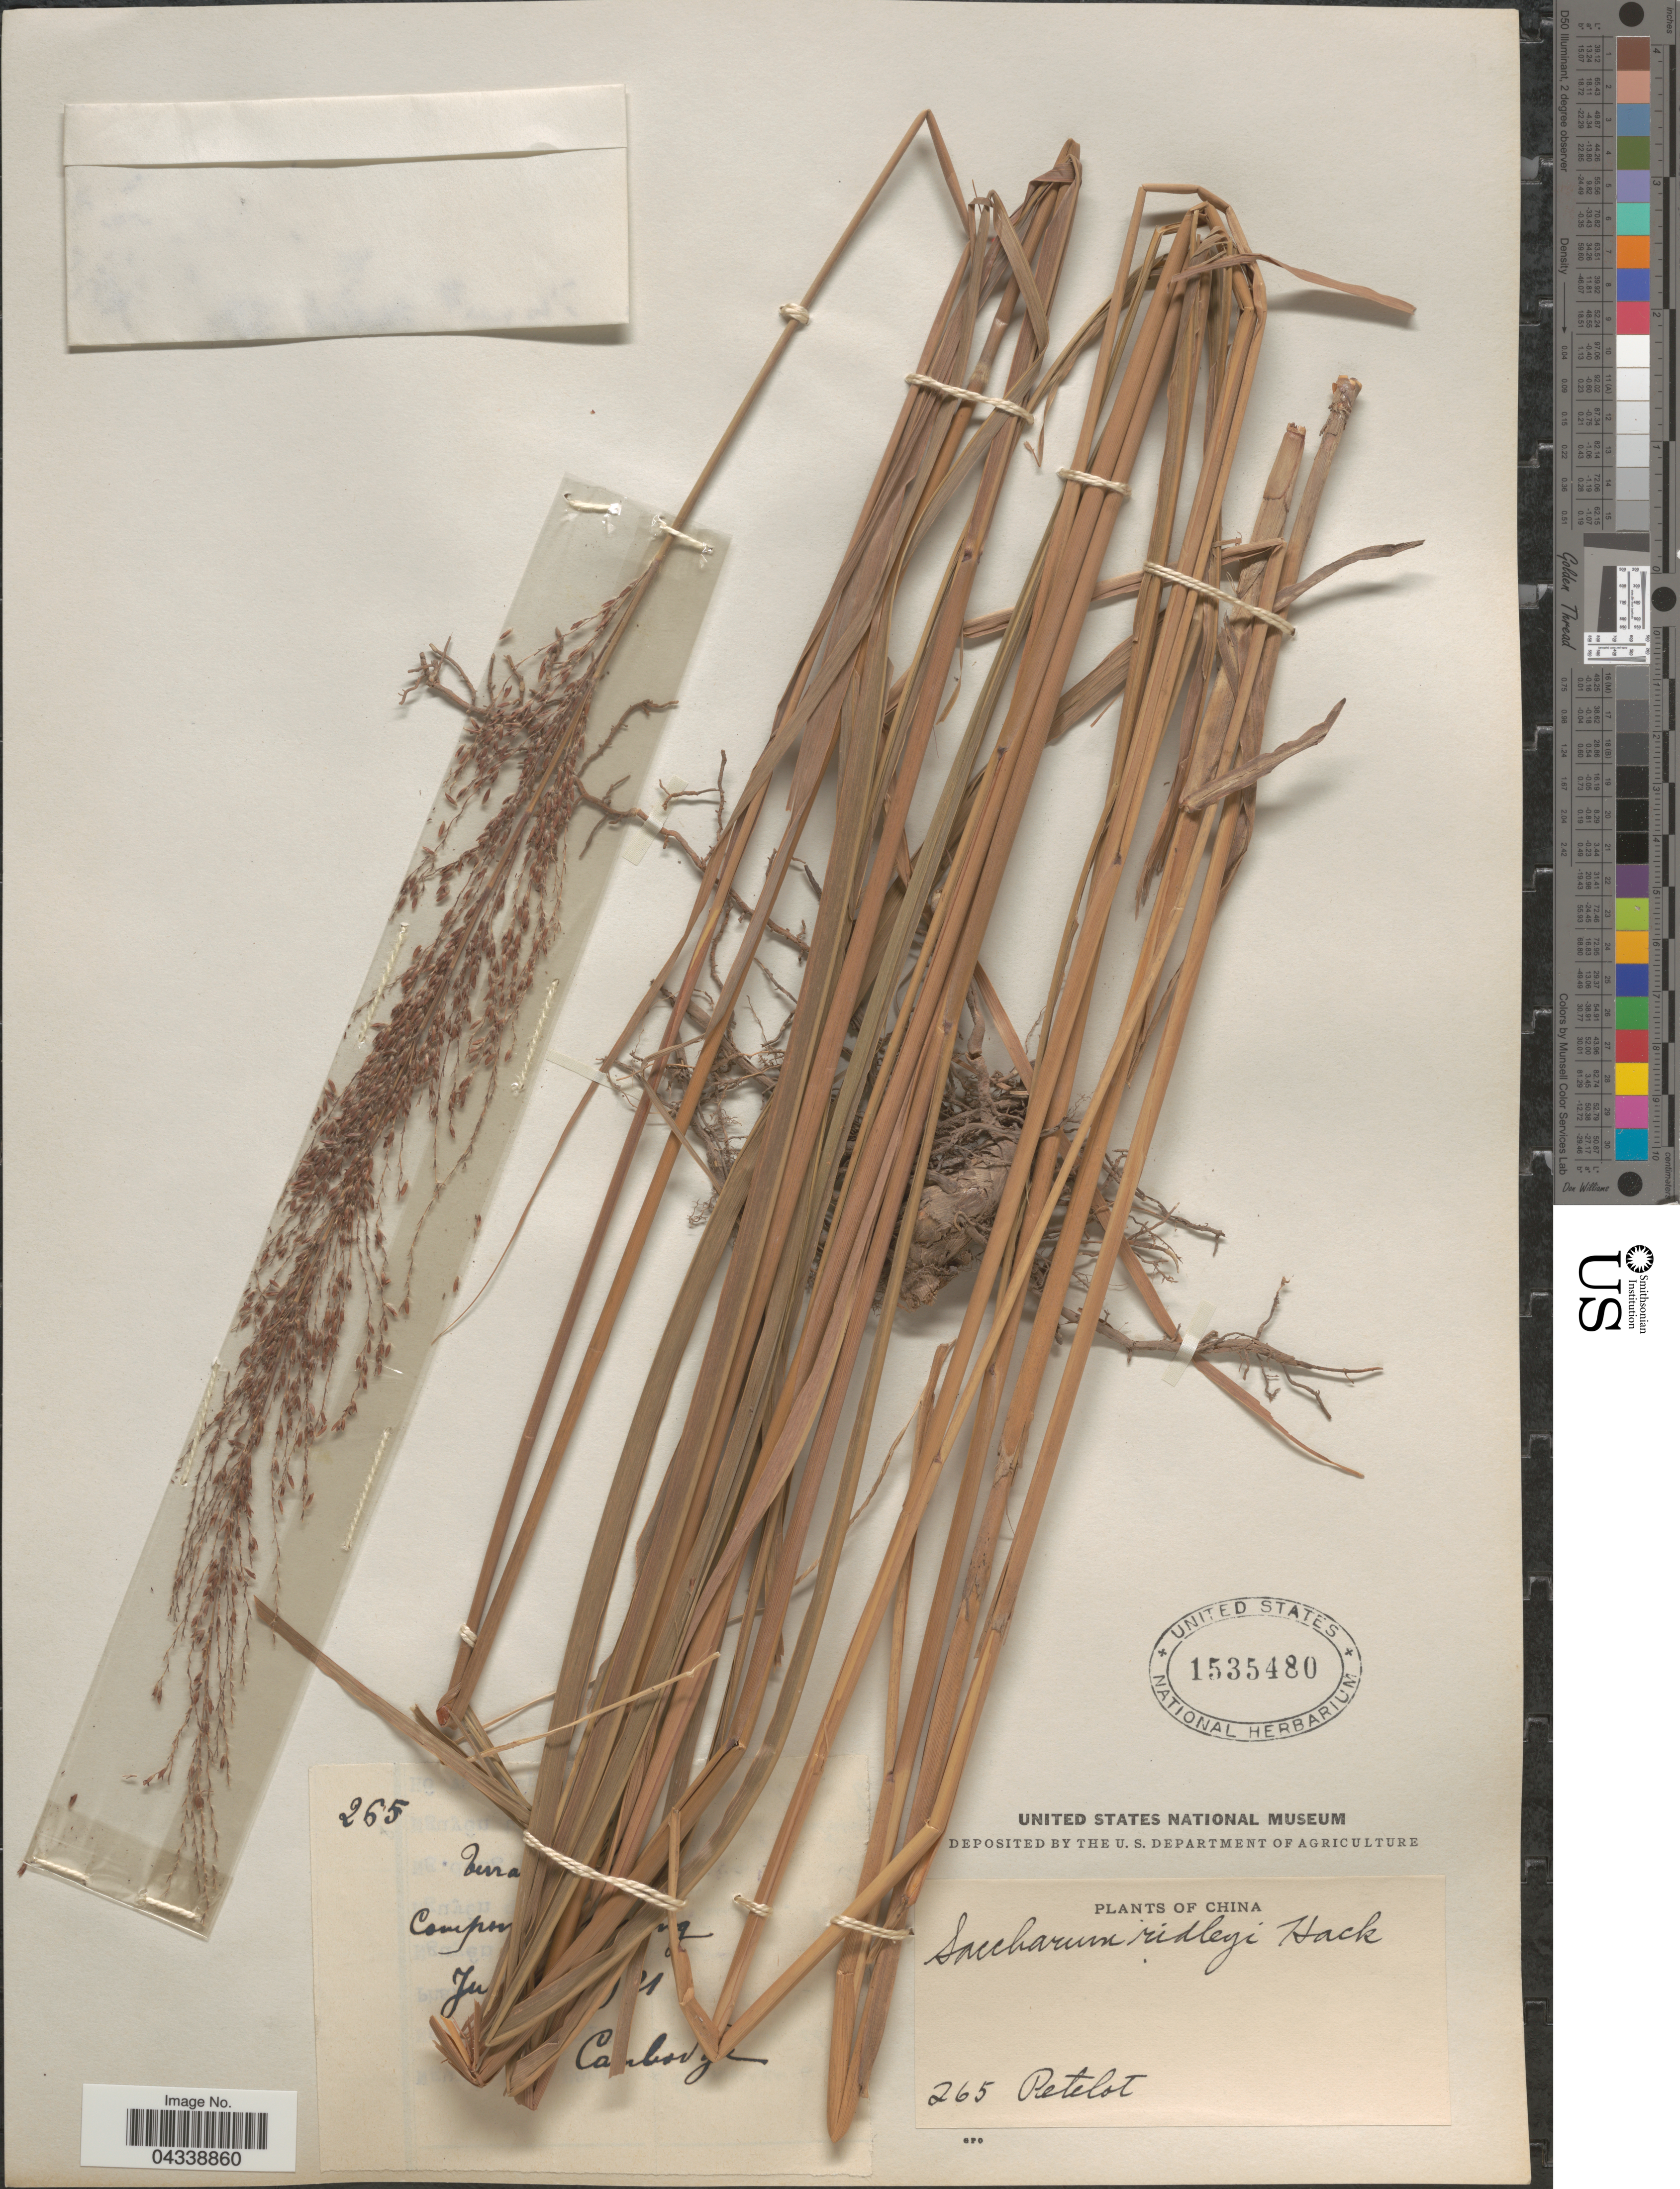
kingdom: Plantae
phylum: Tracheophyta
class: Liliopsida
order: Poales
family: Poaceae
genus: Sclerostachya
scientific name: Sclerostachya fusca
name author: A. Camus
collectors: Pételot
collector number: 265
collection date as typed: Ju!1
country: Cambodia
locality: Terra [illegible text]. Compon [illegible text]g. Cambodge.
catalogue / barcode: US 1535480